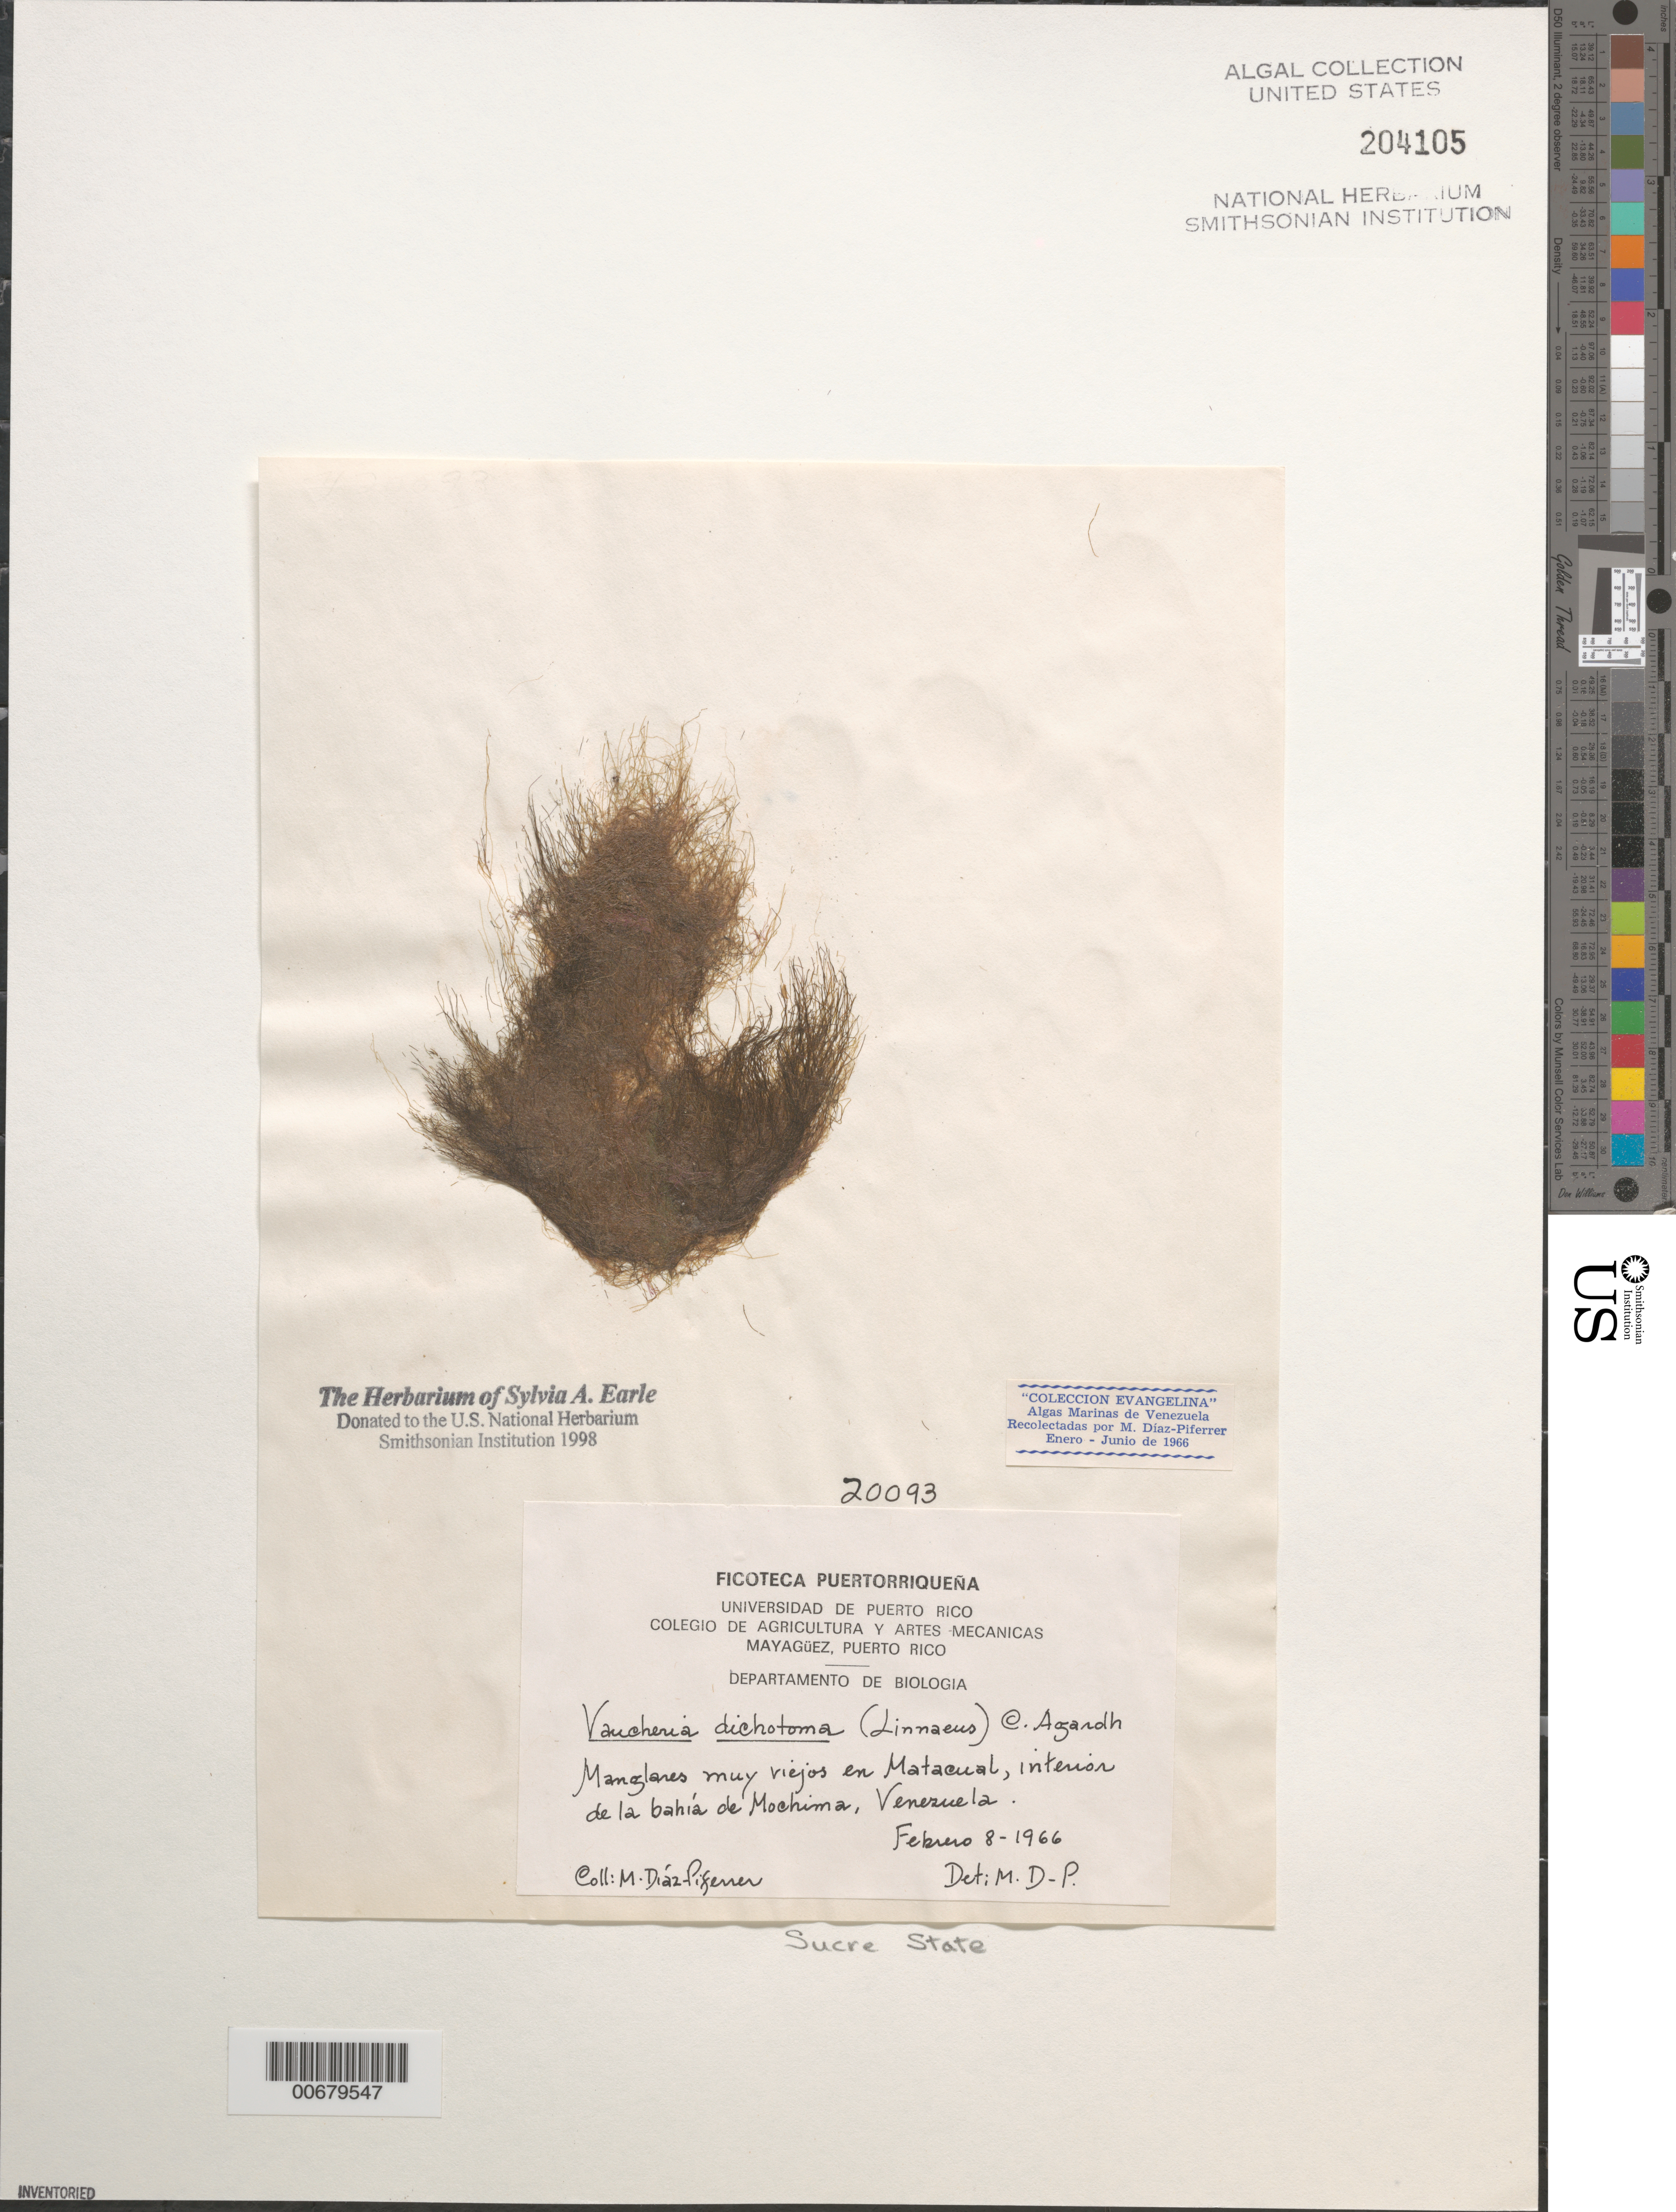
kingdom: Chromista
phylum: Ochrophyta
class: Xanthophyceae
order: Vaucheriales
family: Vaucheriaceae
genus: Vaucheria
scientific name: Vaucheria dichotoma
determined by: Diaz-Piferrer, M.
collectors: M. Diaz-Piferrer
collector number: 20093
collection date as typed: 08 Feb 1966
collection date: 1966-02-08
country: Venezuela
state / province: Sucre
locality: Matacual, Bahia de Mochima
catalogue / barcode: US 204105